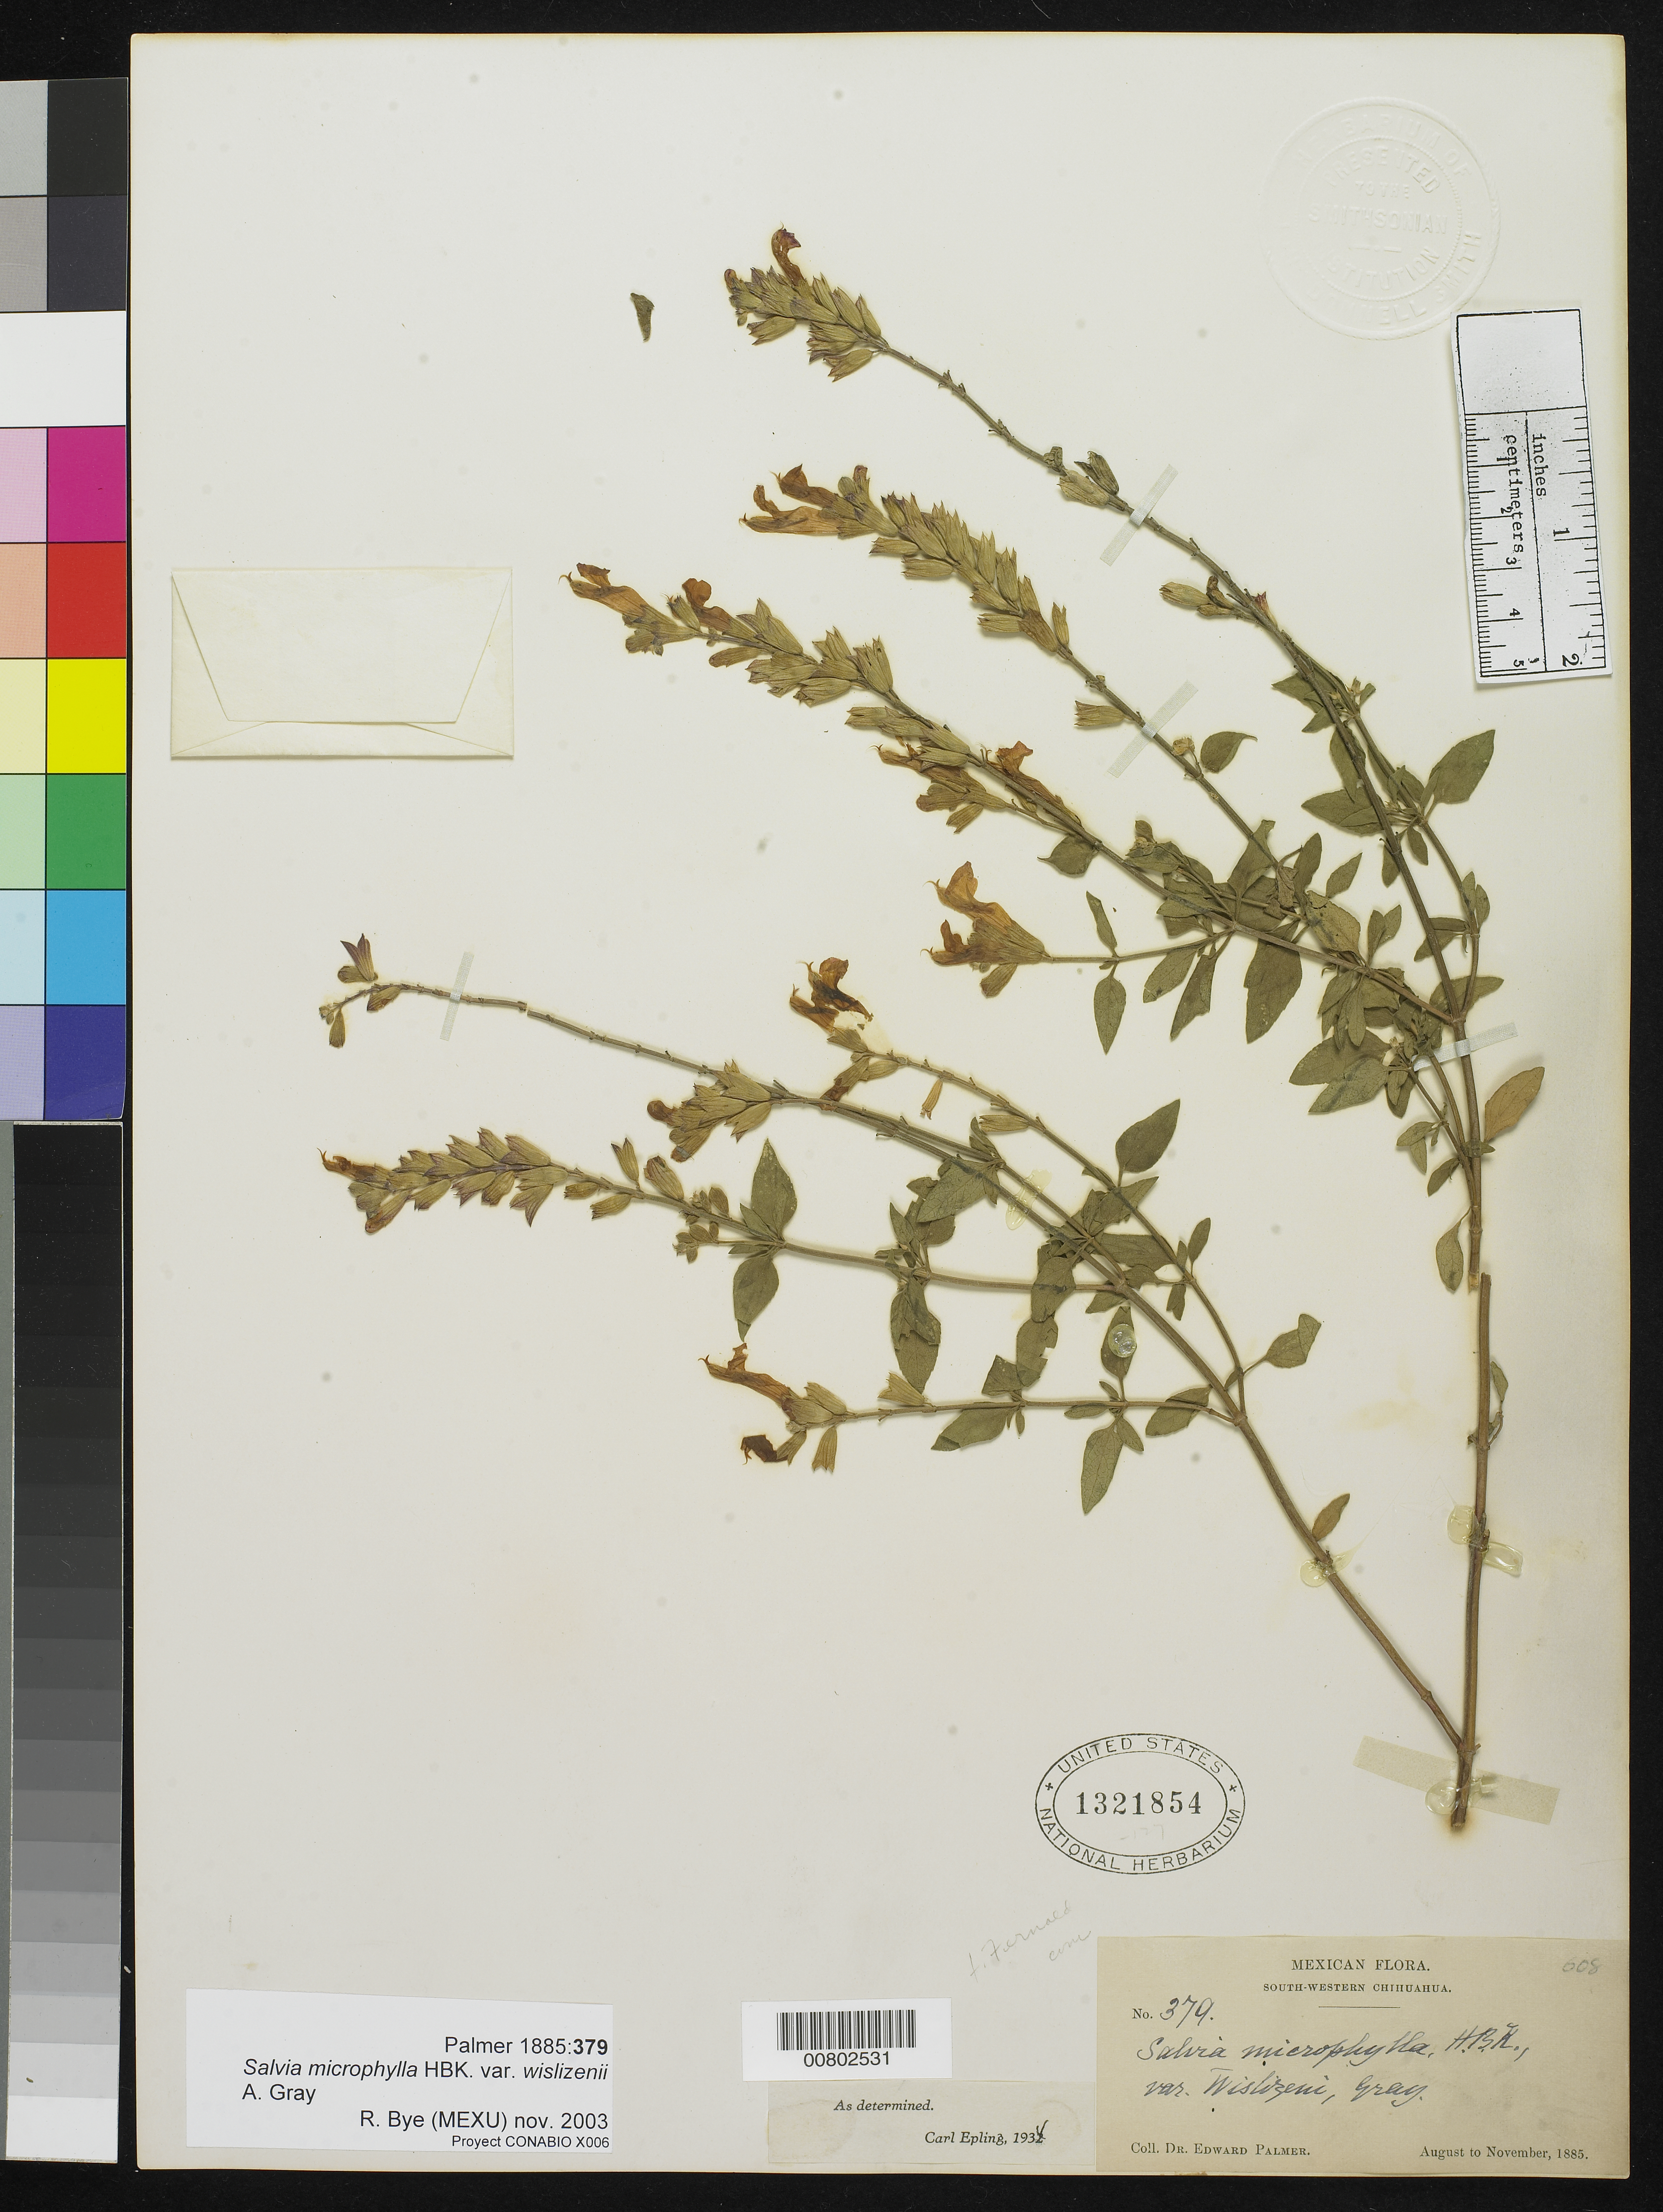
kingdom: Plantae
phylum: Tracheophyta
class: Magnoliopsida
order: Lamiales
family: Lamiaceae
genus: Salvia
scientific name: Salvia microphylla var. wislizeni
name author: A. Gray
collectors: E. Palmer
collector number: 379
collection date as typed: Aug 1885 to -- Nov 1885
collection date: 1885-08/1885-11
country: Mexico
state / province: Chihuahua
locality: SW Chihuahua.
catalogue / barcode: US 1321854